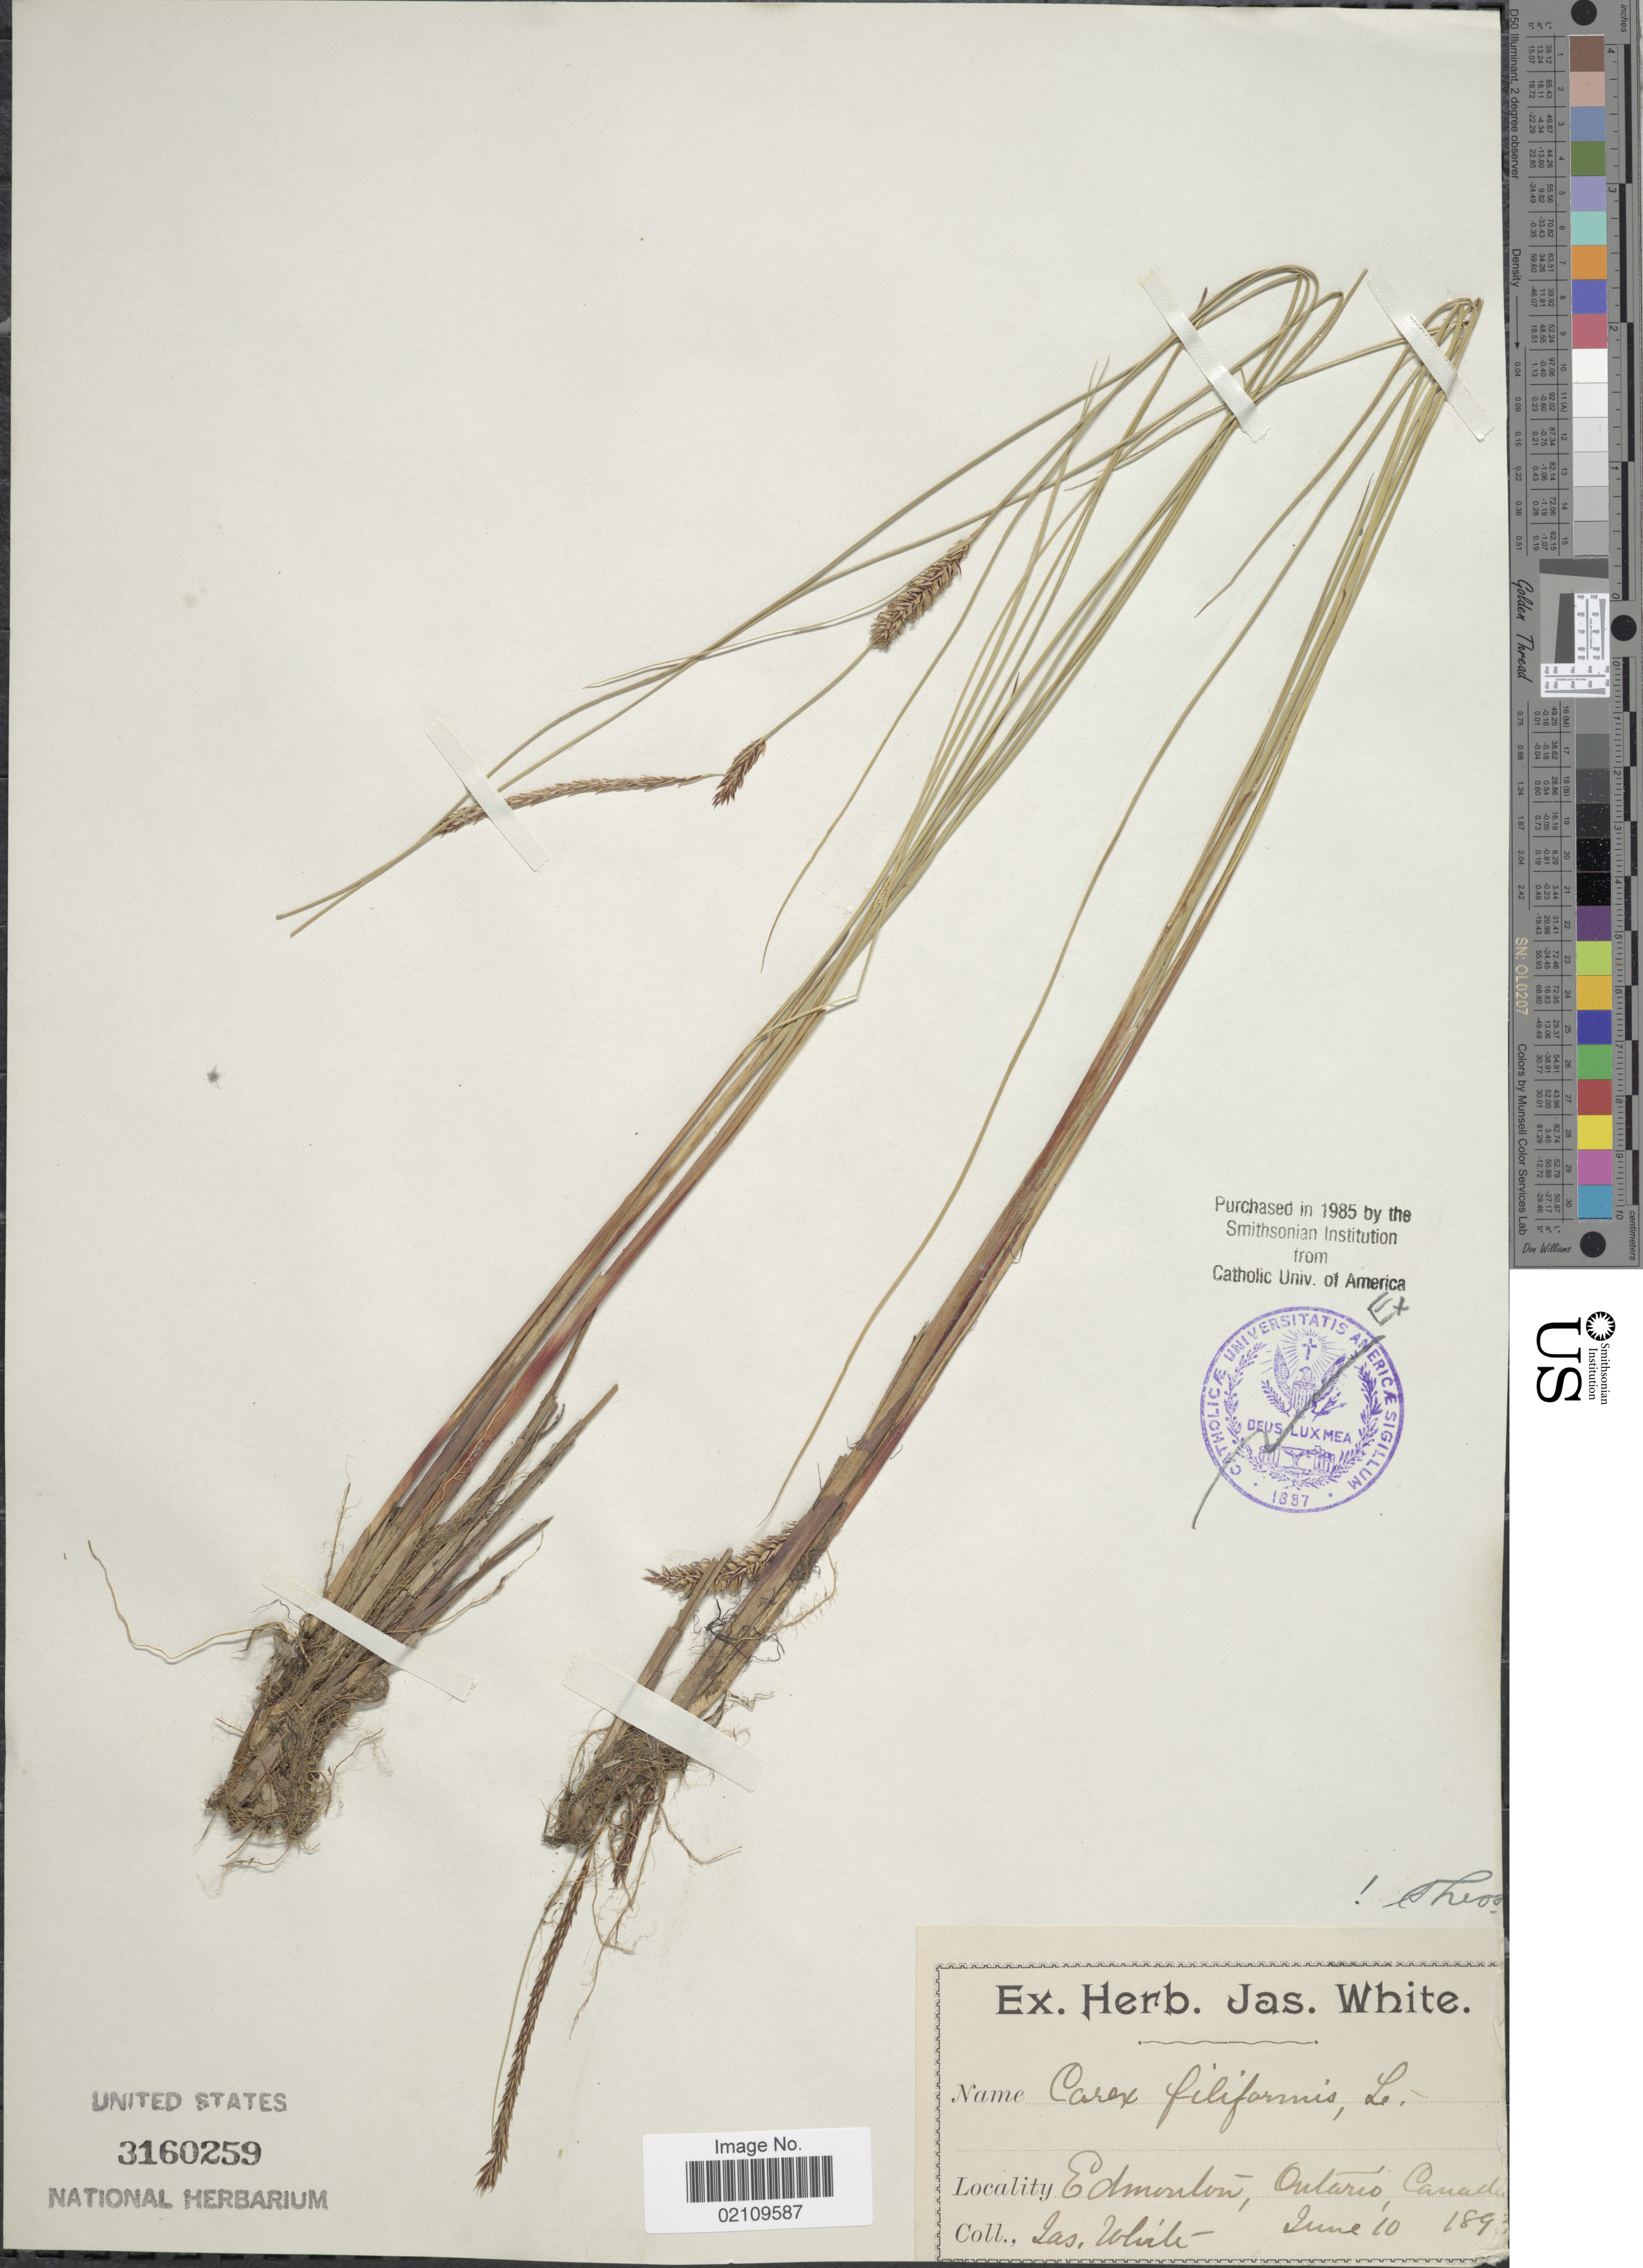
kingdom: Plantae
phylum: Tracheophyta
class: Liliopsida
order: Poales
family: Cyperaceae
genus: Carex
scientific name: Carex lasiocarpa var. americana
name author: Fernald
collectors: J. White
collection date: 1893-06-10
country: Canada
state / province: Ontario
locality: Edmonton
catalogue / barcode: US 3160259